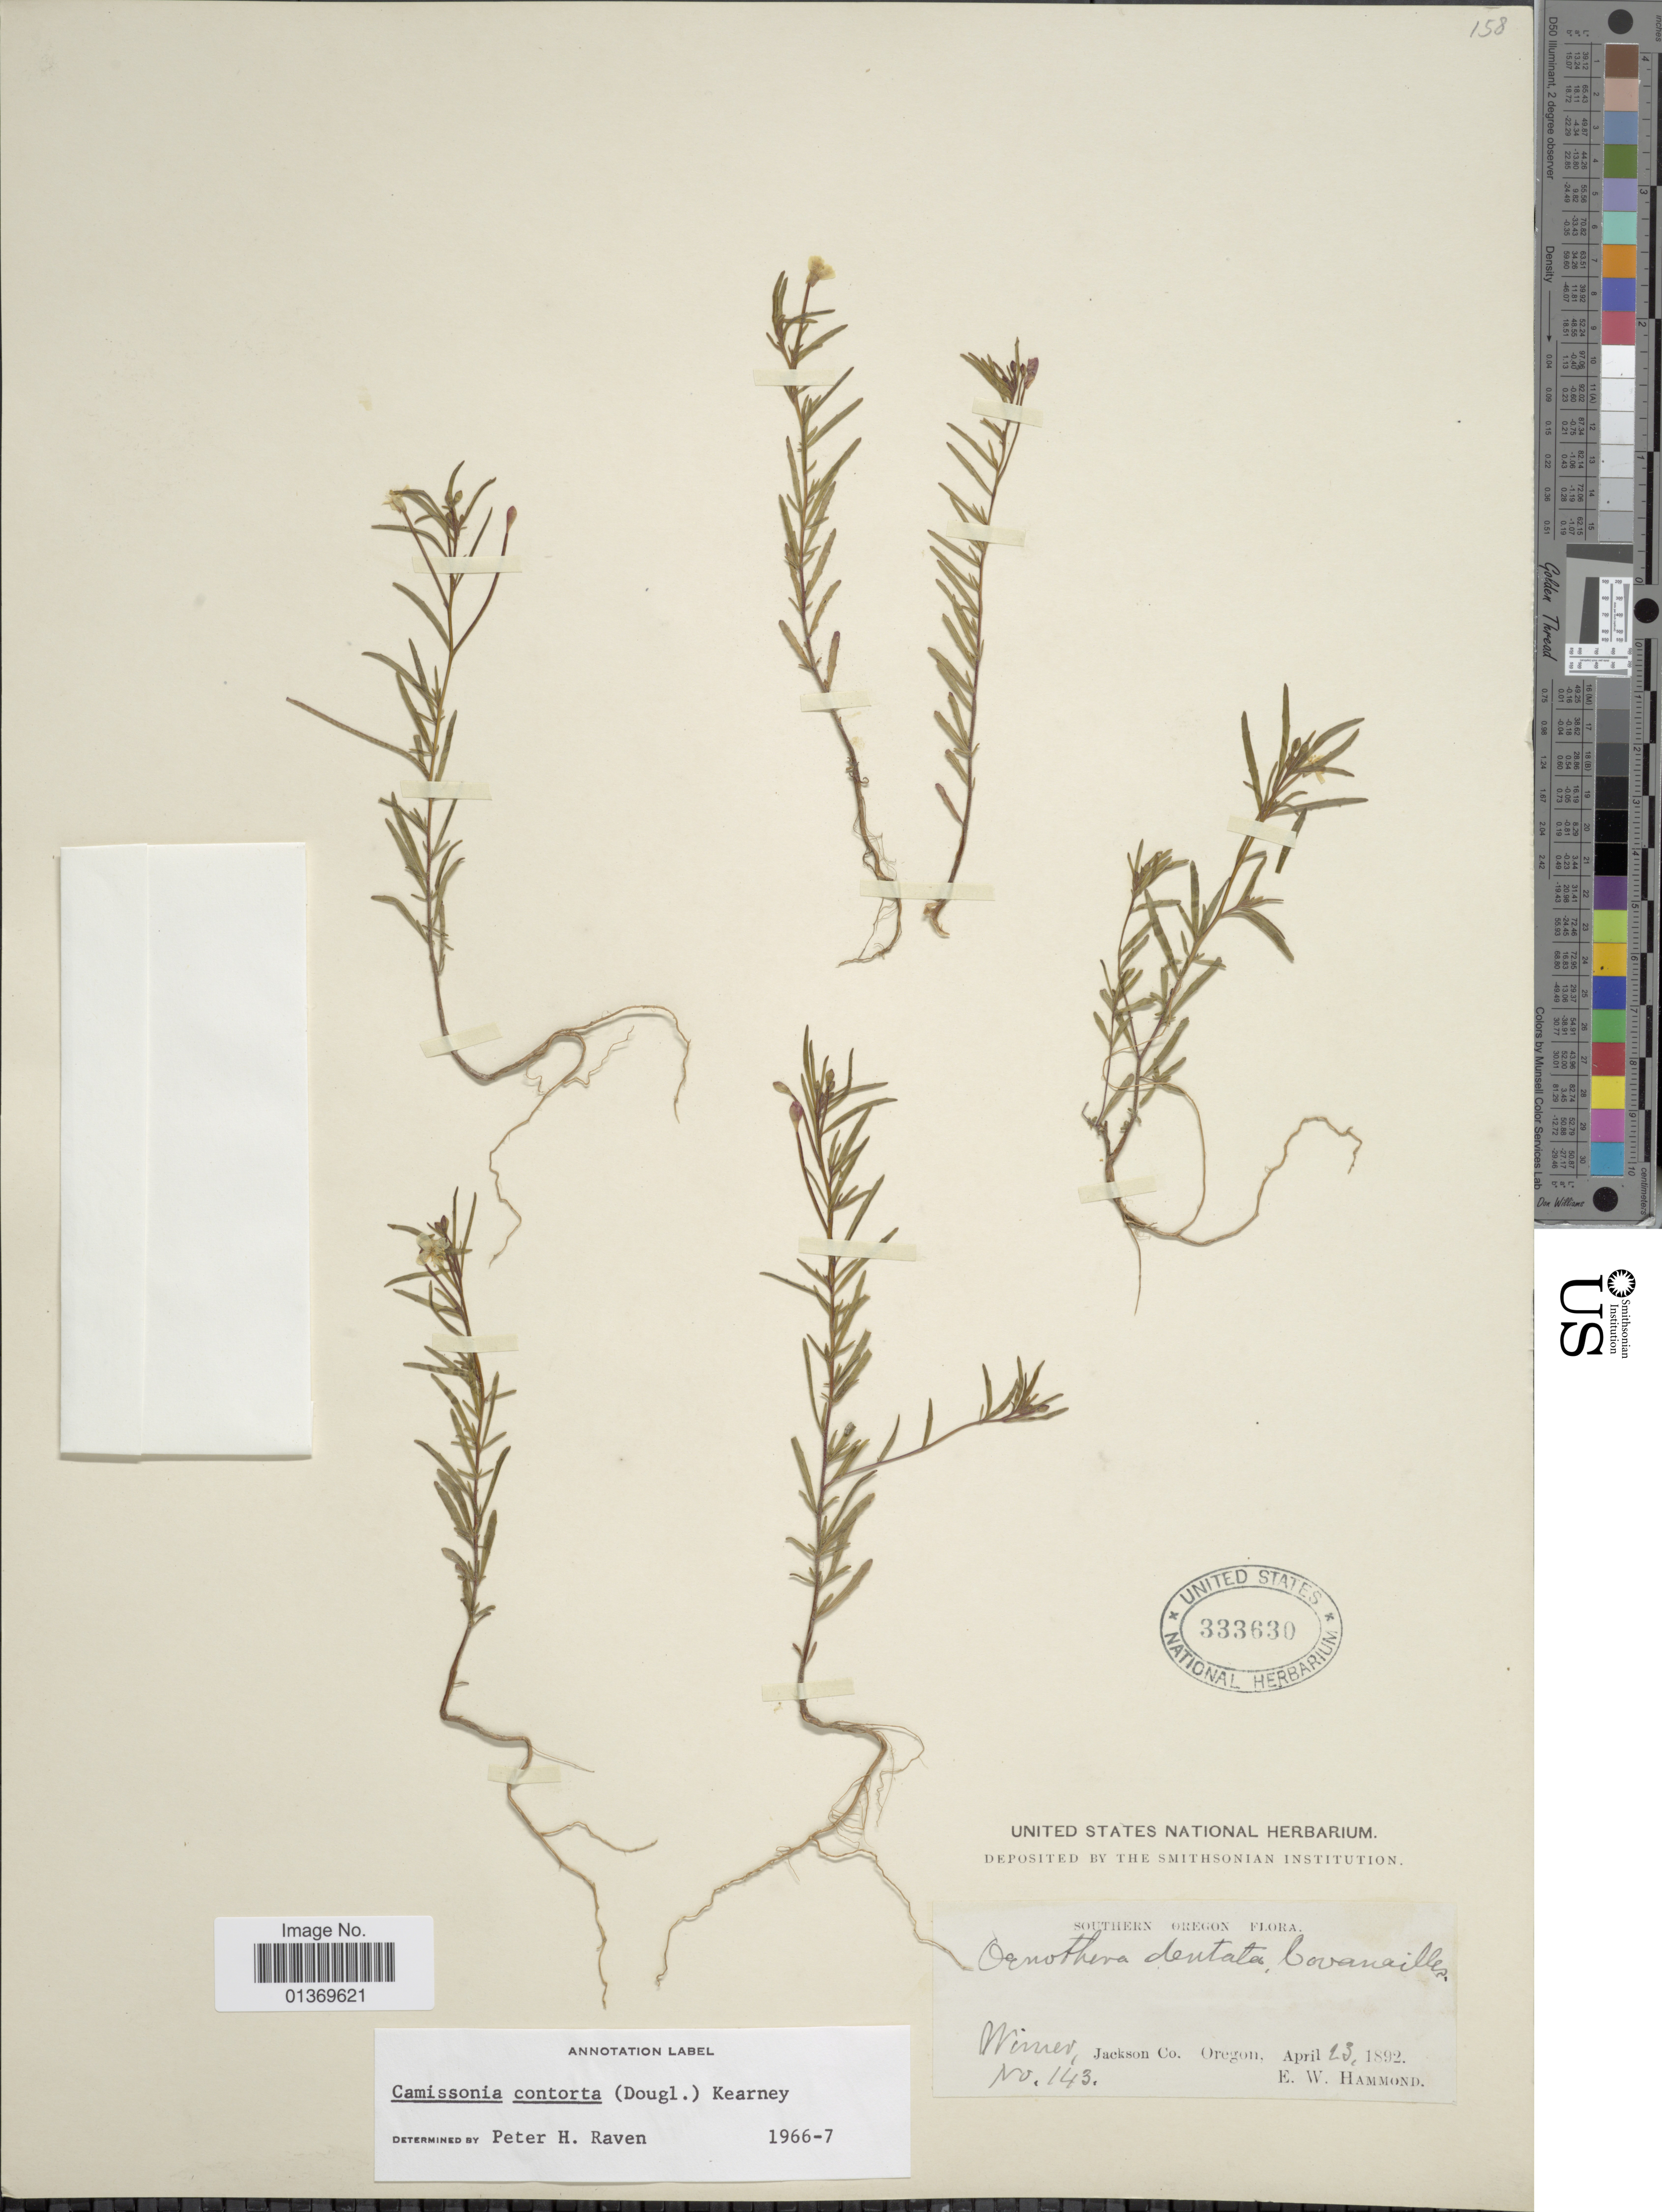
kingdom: Plantae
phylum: Tracheophyta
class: Magnoliopsida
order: Myrtales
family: Onagraceae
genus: Camissonia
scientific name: Camissonia contorta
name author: (Douglas) Kearney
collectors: E. Hammond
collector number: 143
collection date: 1892-04-23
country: United States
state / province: Oregon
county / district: Jackson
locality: Southern Oregon, Wimer, Jackson Co.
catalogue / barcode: US 333630